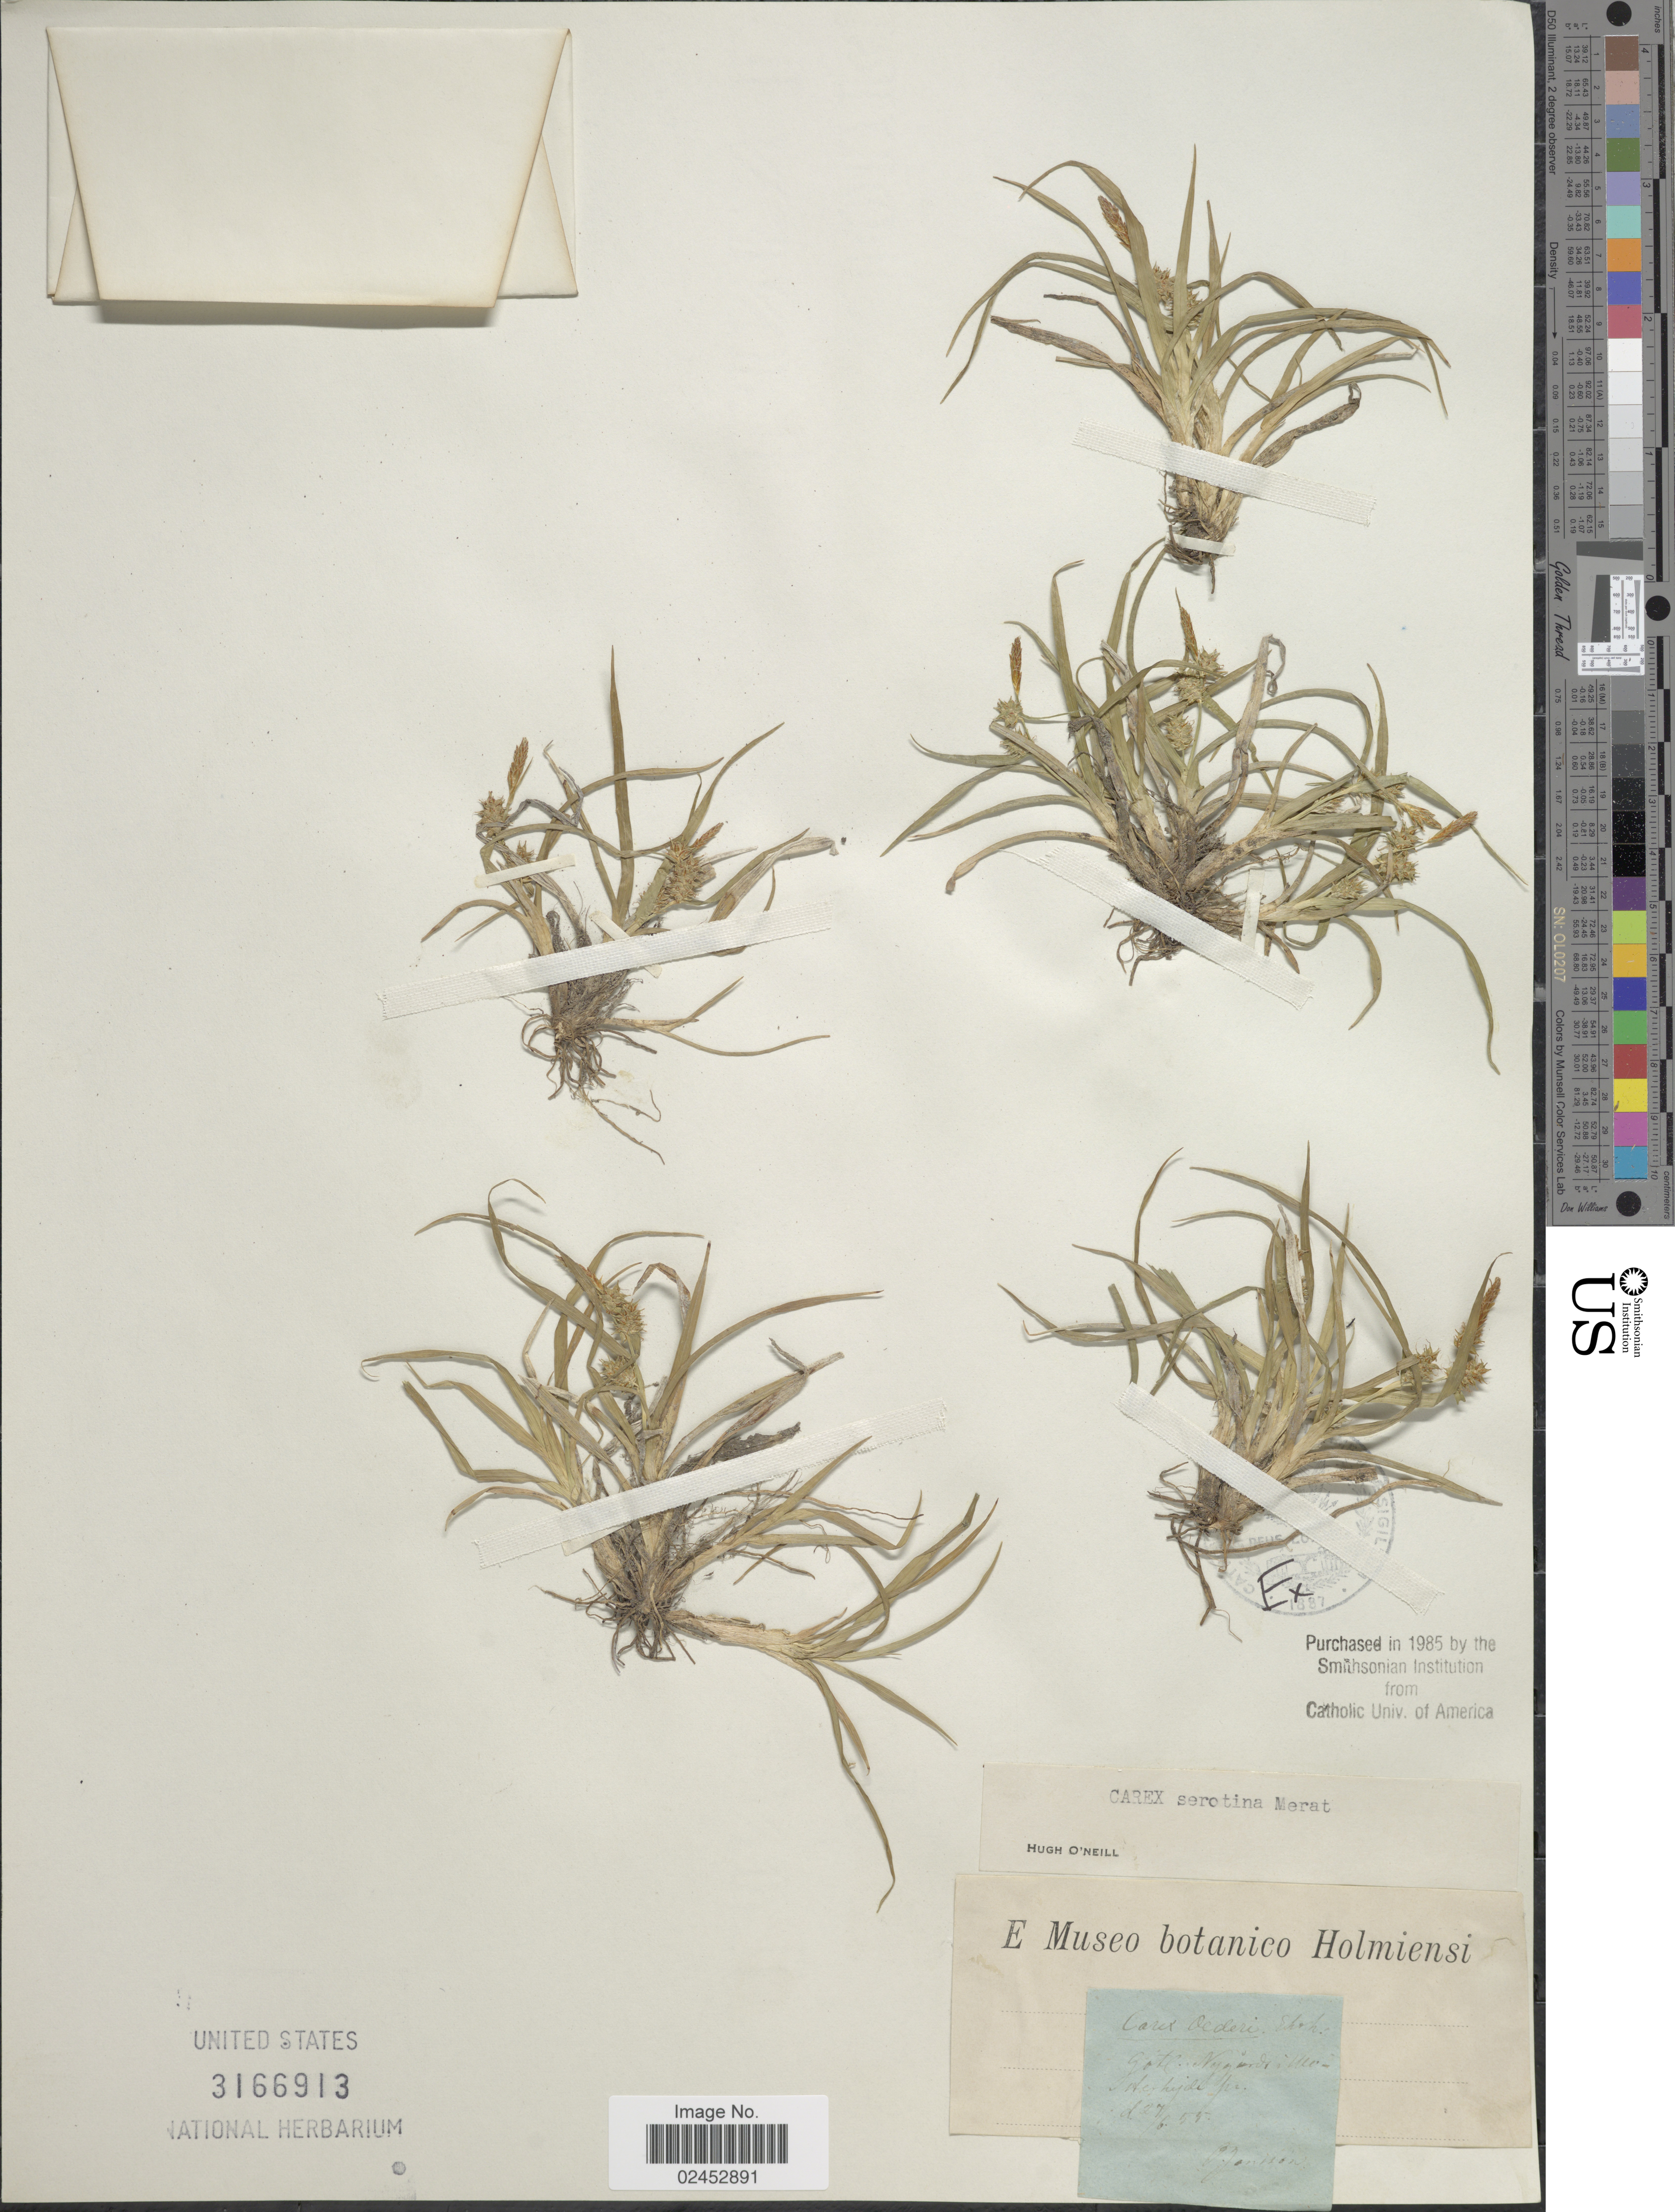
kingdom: Plantae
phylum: Tracheophyta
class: Liliopsida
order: Poales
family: Cyperaceae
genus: Carex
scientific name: Carex oederi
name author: Retz.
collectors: O. Jonsson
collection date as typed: Transcribed d/m/y: 27/6/55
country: Sweden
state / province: Gotland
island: Gotland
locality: Gotl. Nygard Milte Hijdl pr. [interpreted]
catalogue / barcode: US 3166913